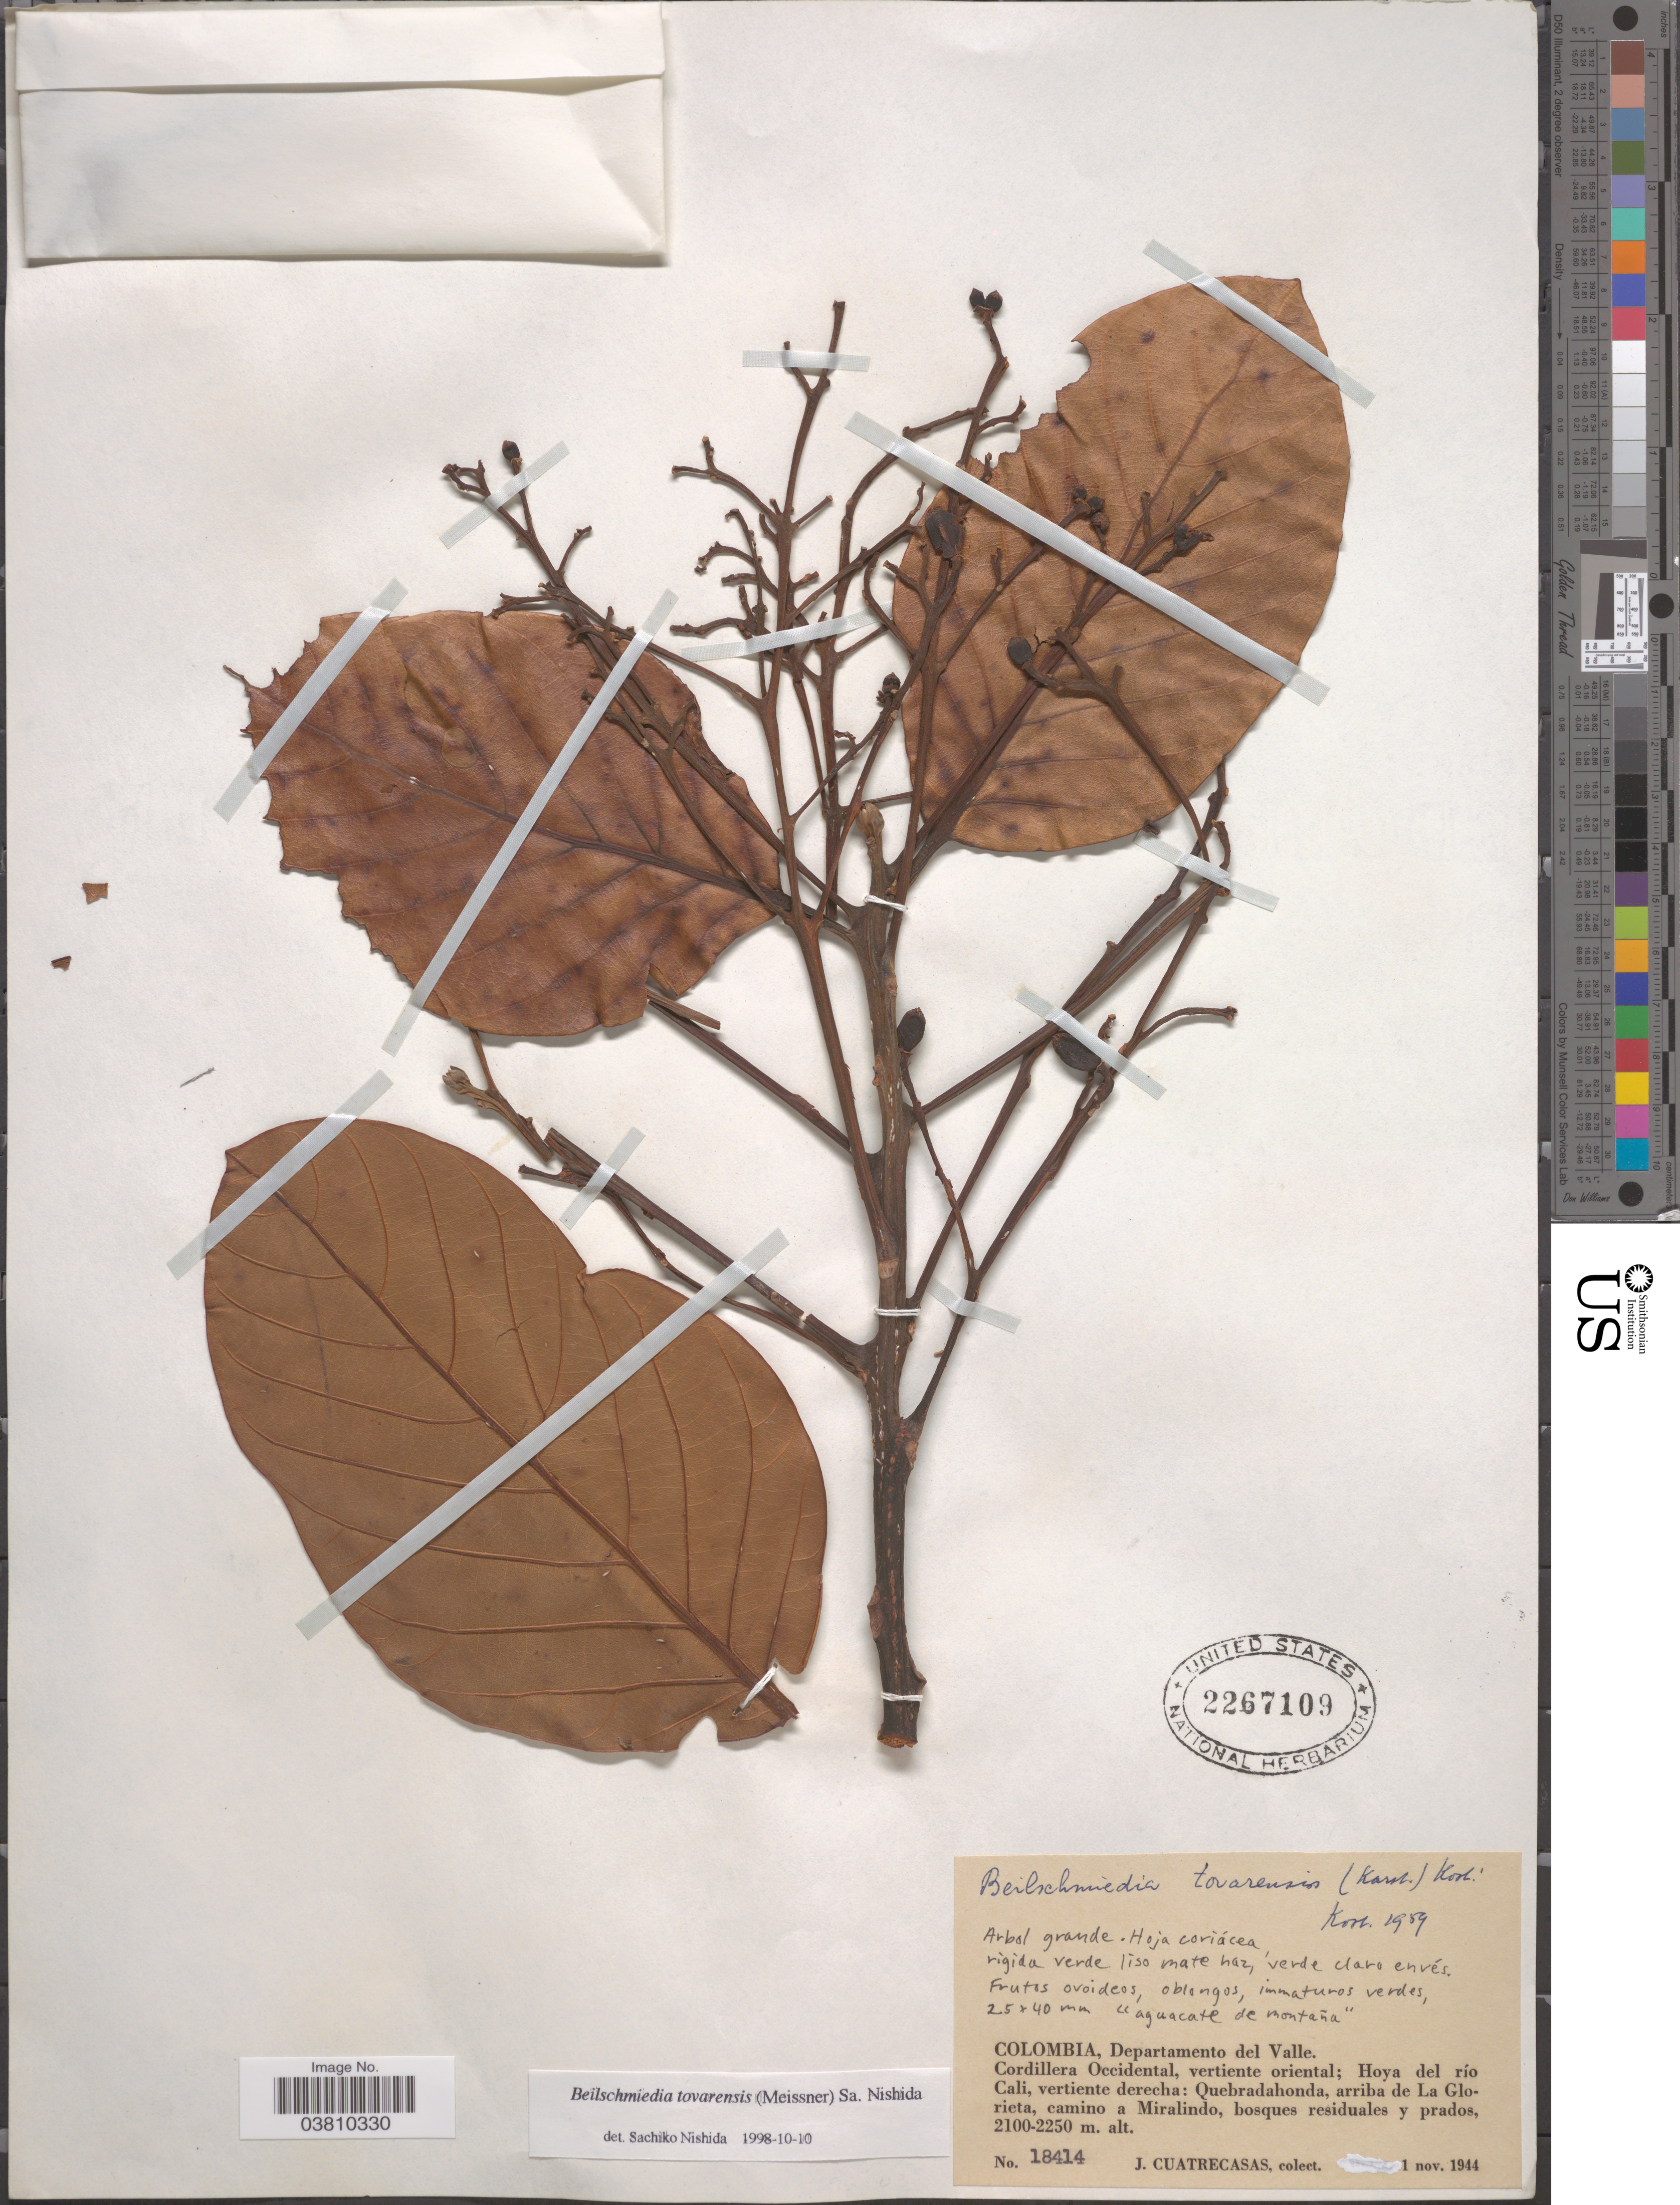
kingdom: Plantae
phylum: Tracheophyta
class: Magnoliopsida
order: Laurales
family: Lauraceae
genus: Beilschmiedia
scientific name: Beilschmiedia tovarensis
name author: (Meisn.) Sa. Nishida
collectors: J. Cuatrecasas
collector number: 18414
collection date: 1944-11-01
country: Colombia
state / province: Valle del Cauca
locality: Departamento del Valle. Cordillera Occidental, vertiente oriental; Hoya del río Cali, vertiente derecha: Quebradahonda, arriba de La Glorieta, camino a Miralindo, bosques residuales y prados.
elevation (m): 2100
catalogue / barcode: US 2267109